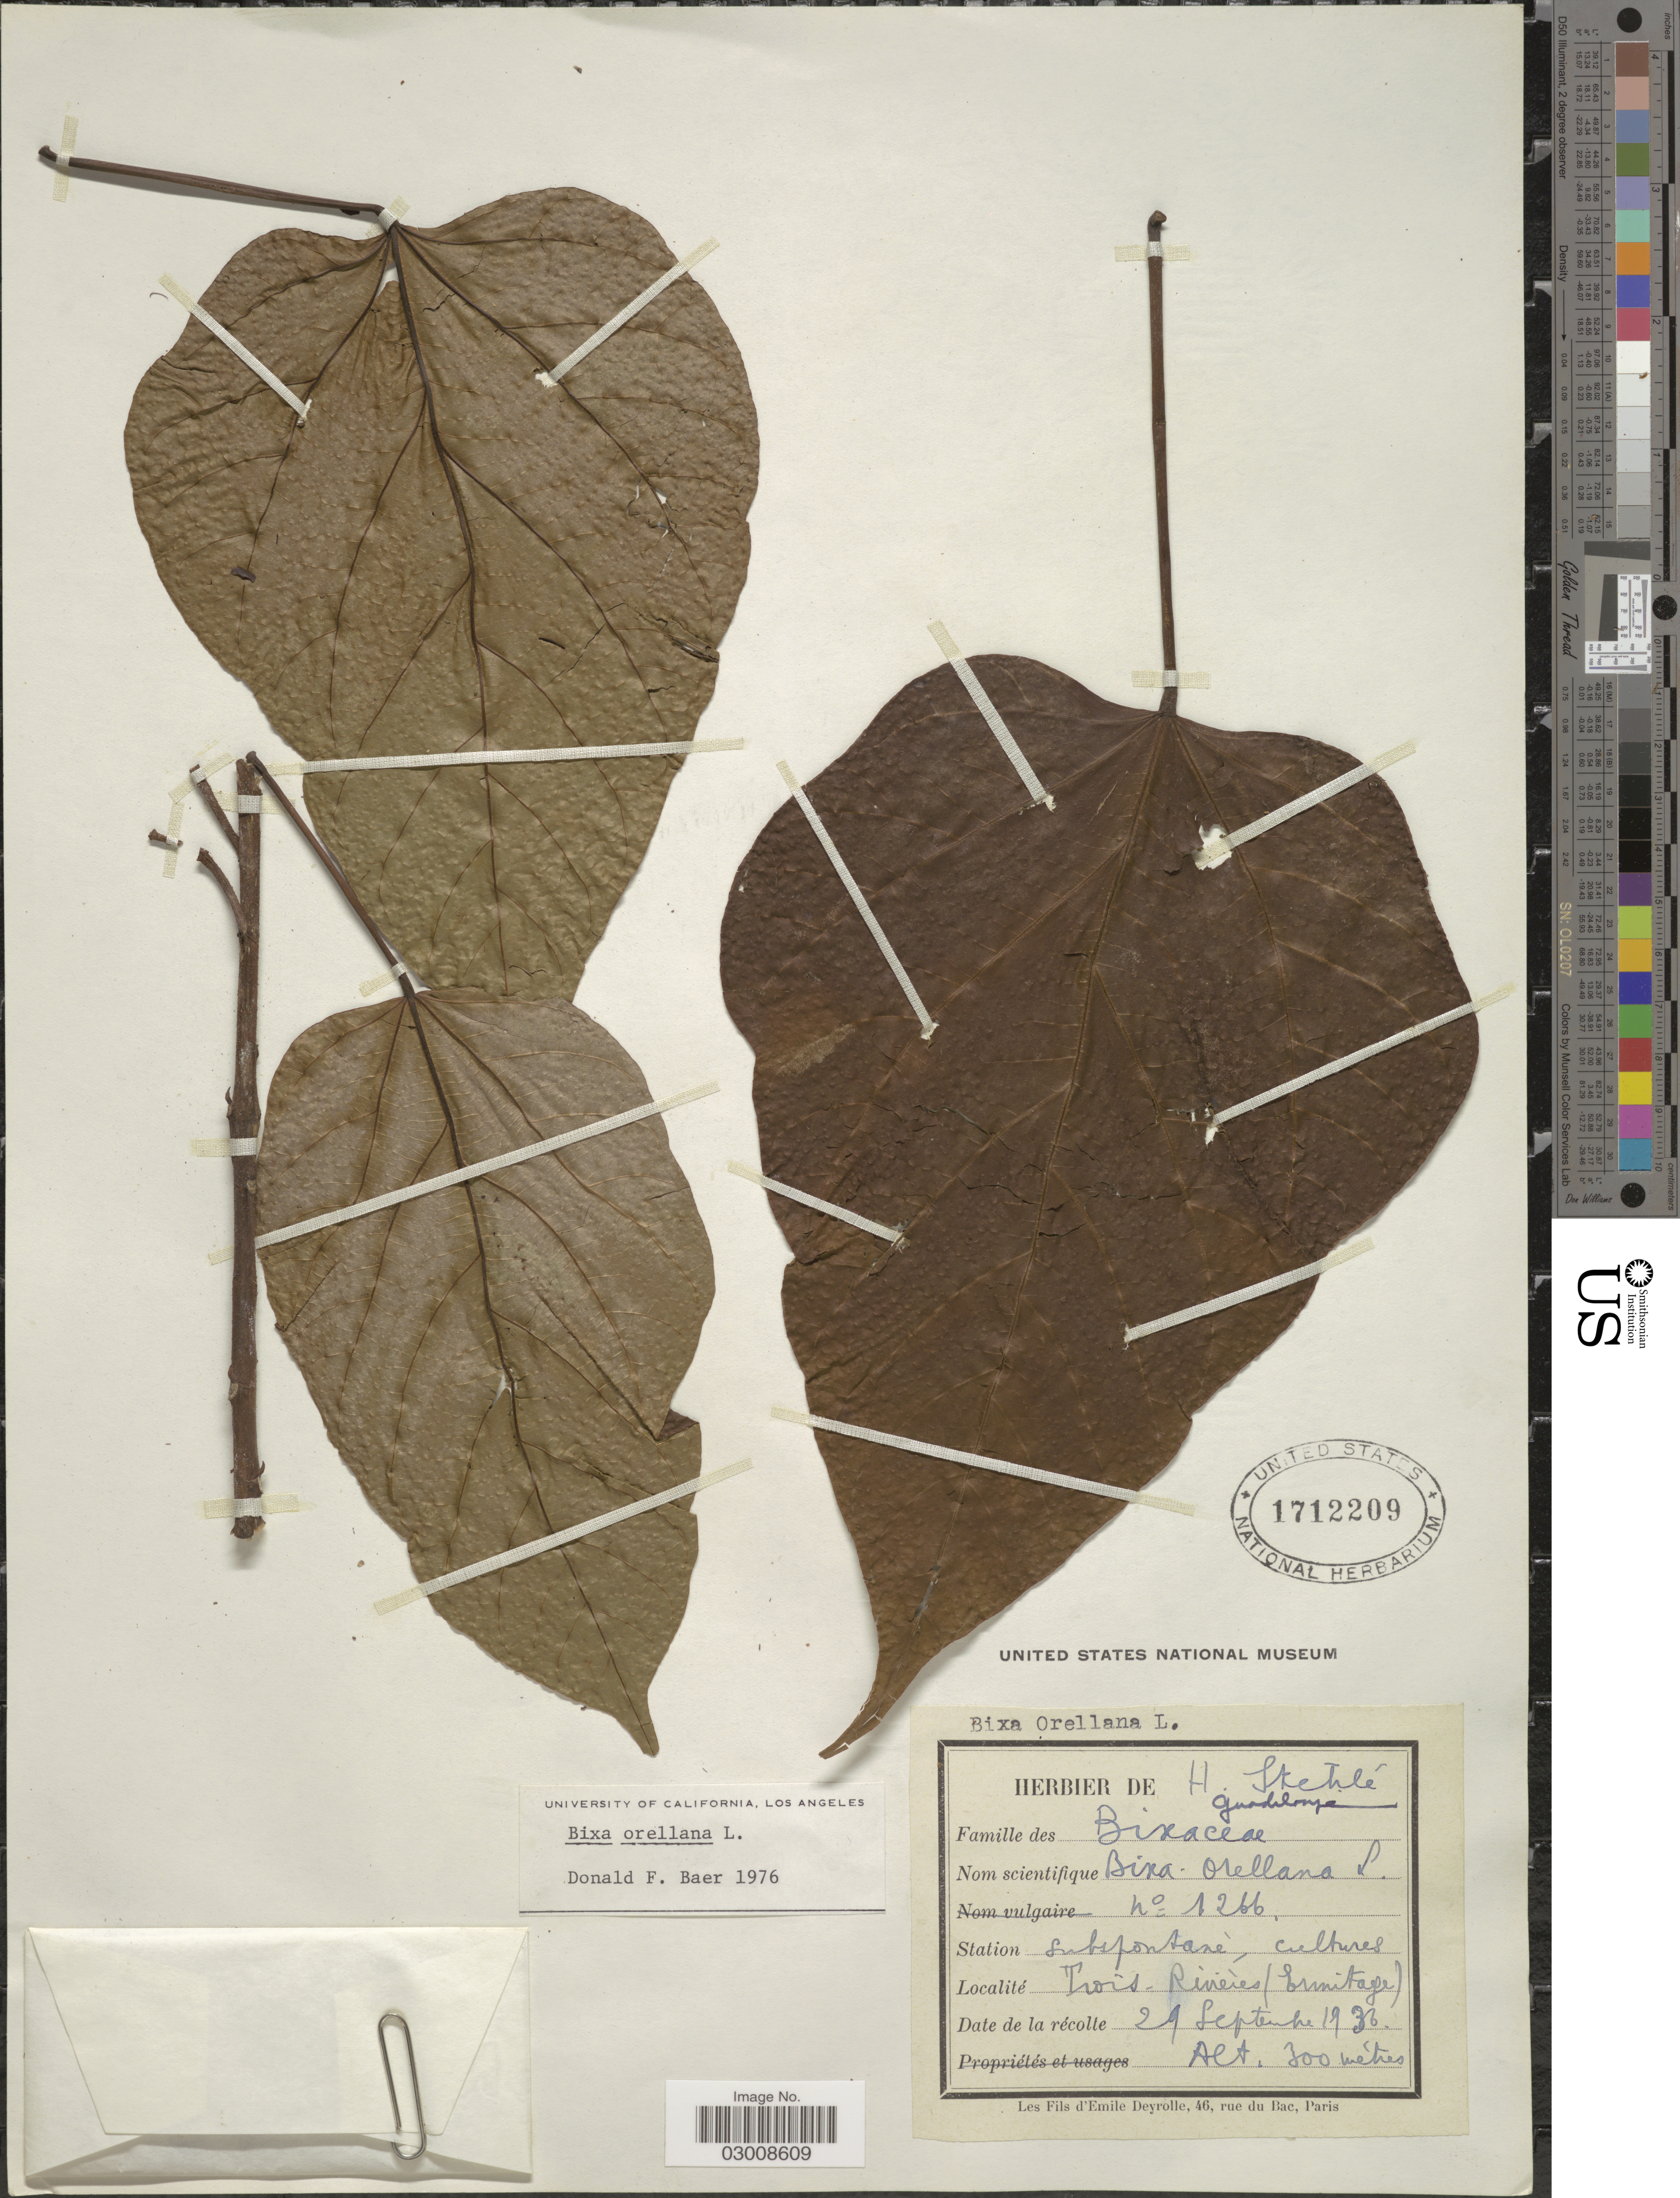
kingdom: Plantae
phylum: Tracheophyta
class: Magnoliopsida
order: Malvales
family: Bixaceae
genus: Bixa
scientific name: Bixa orellana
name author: L.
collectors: ex herb. de H. Stehlé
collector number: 1266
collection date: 1936-09-29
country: Guadeloupe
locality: Trois - Rivierès (Ermitage).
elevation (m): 300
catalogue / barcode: US 1712209